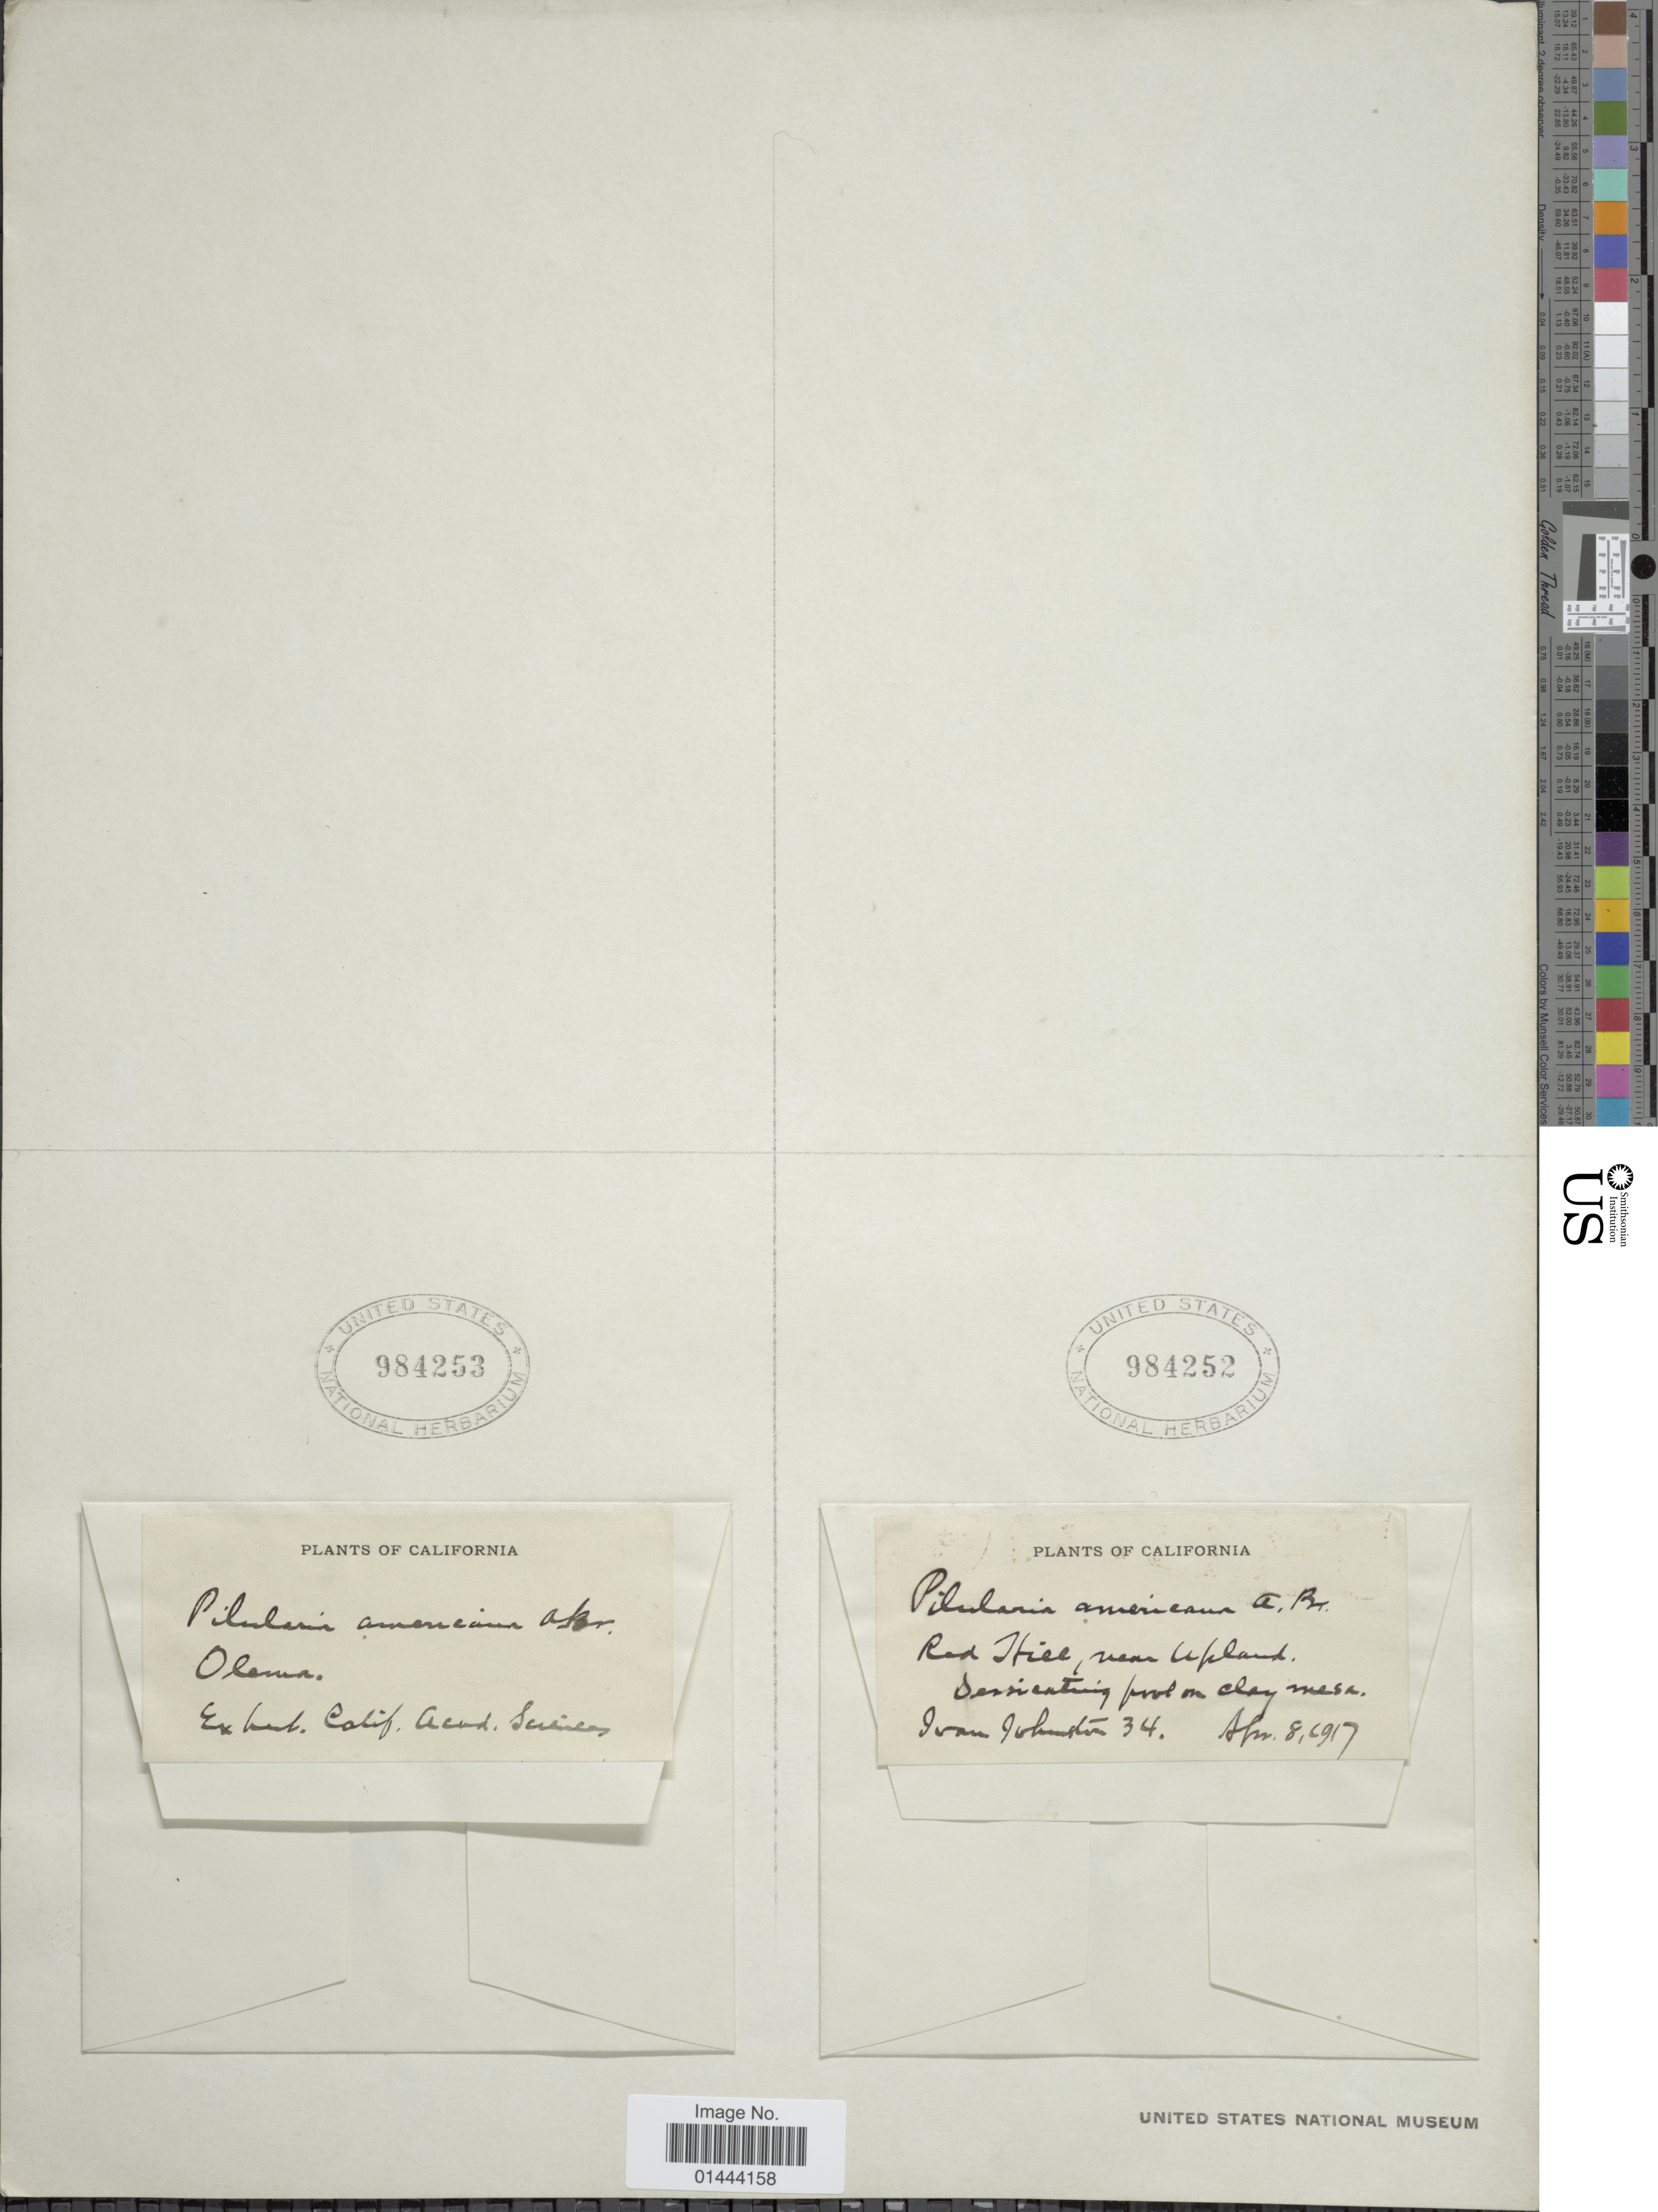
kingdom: Plantae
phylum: Tracheophyta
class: Polypodiopsida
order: Salviniales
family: Marsileaceae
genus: Pilularia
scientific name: Pilularia americana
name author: A. Braun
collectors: ex herb. Cal. Academy of Sciences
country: United States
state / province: California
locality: Olema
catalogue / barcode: US 984253-2